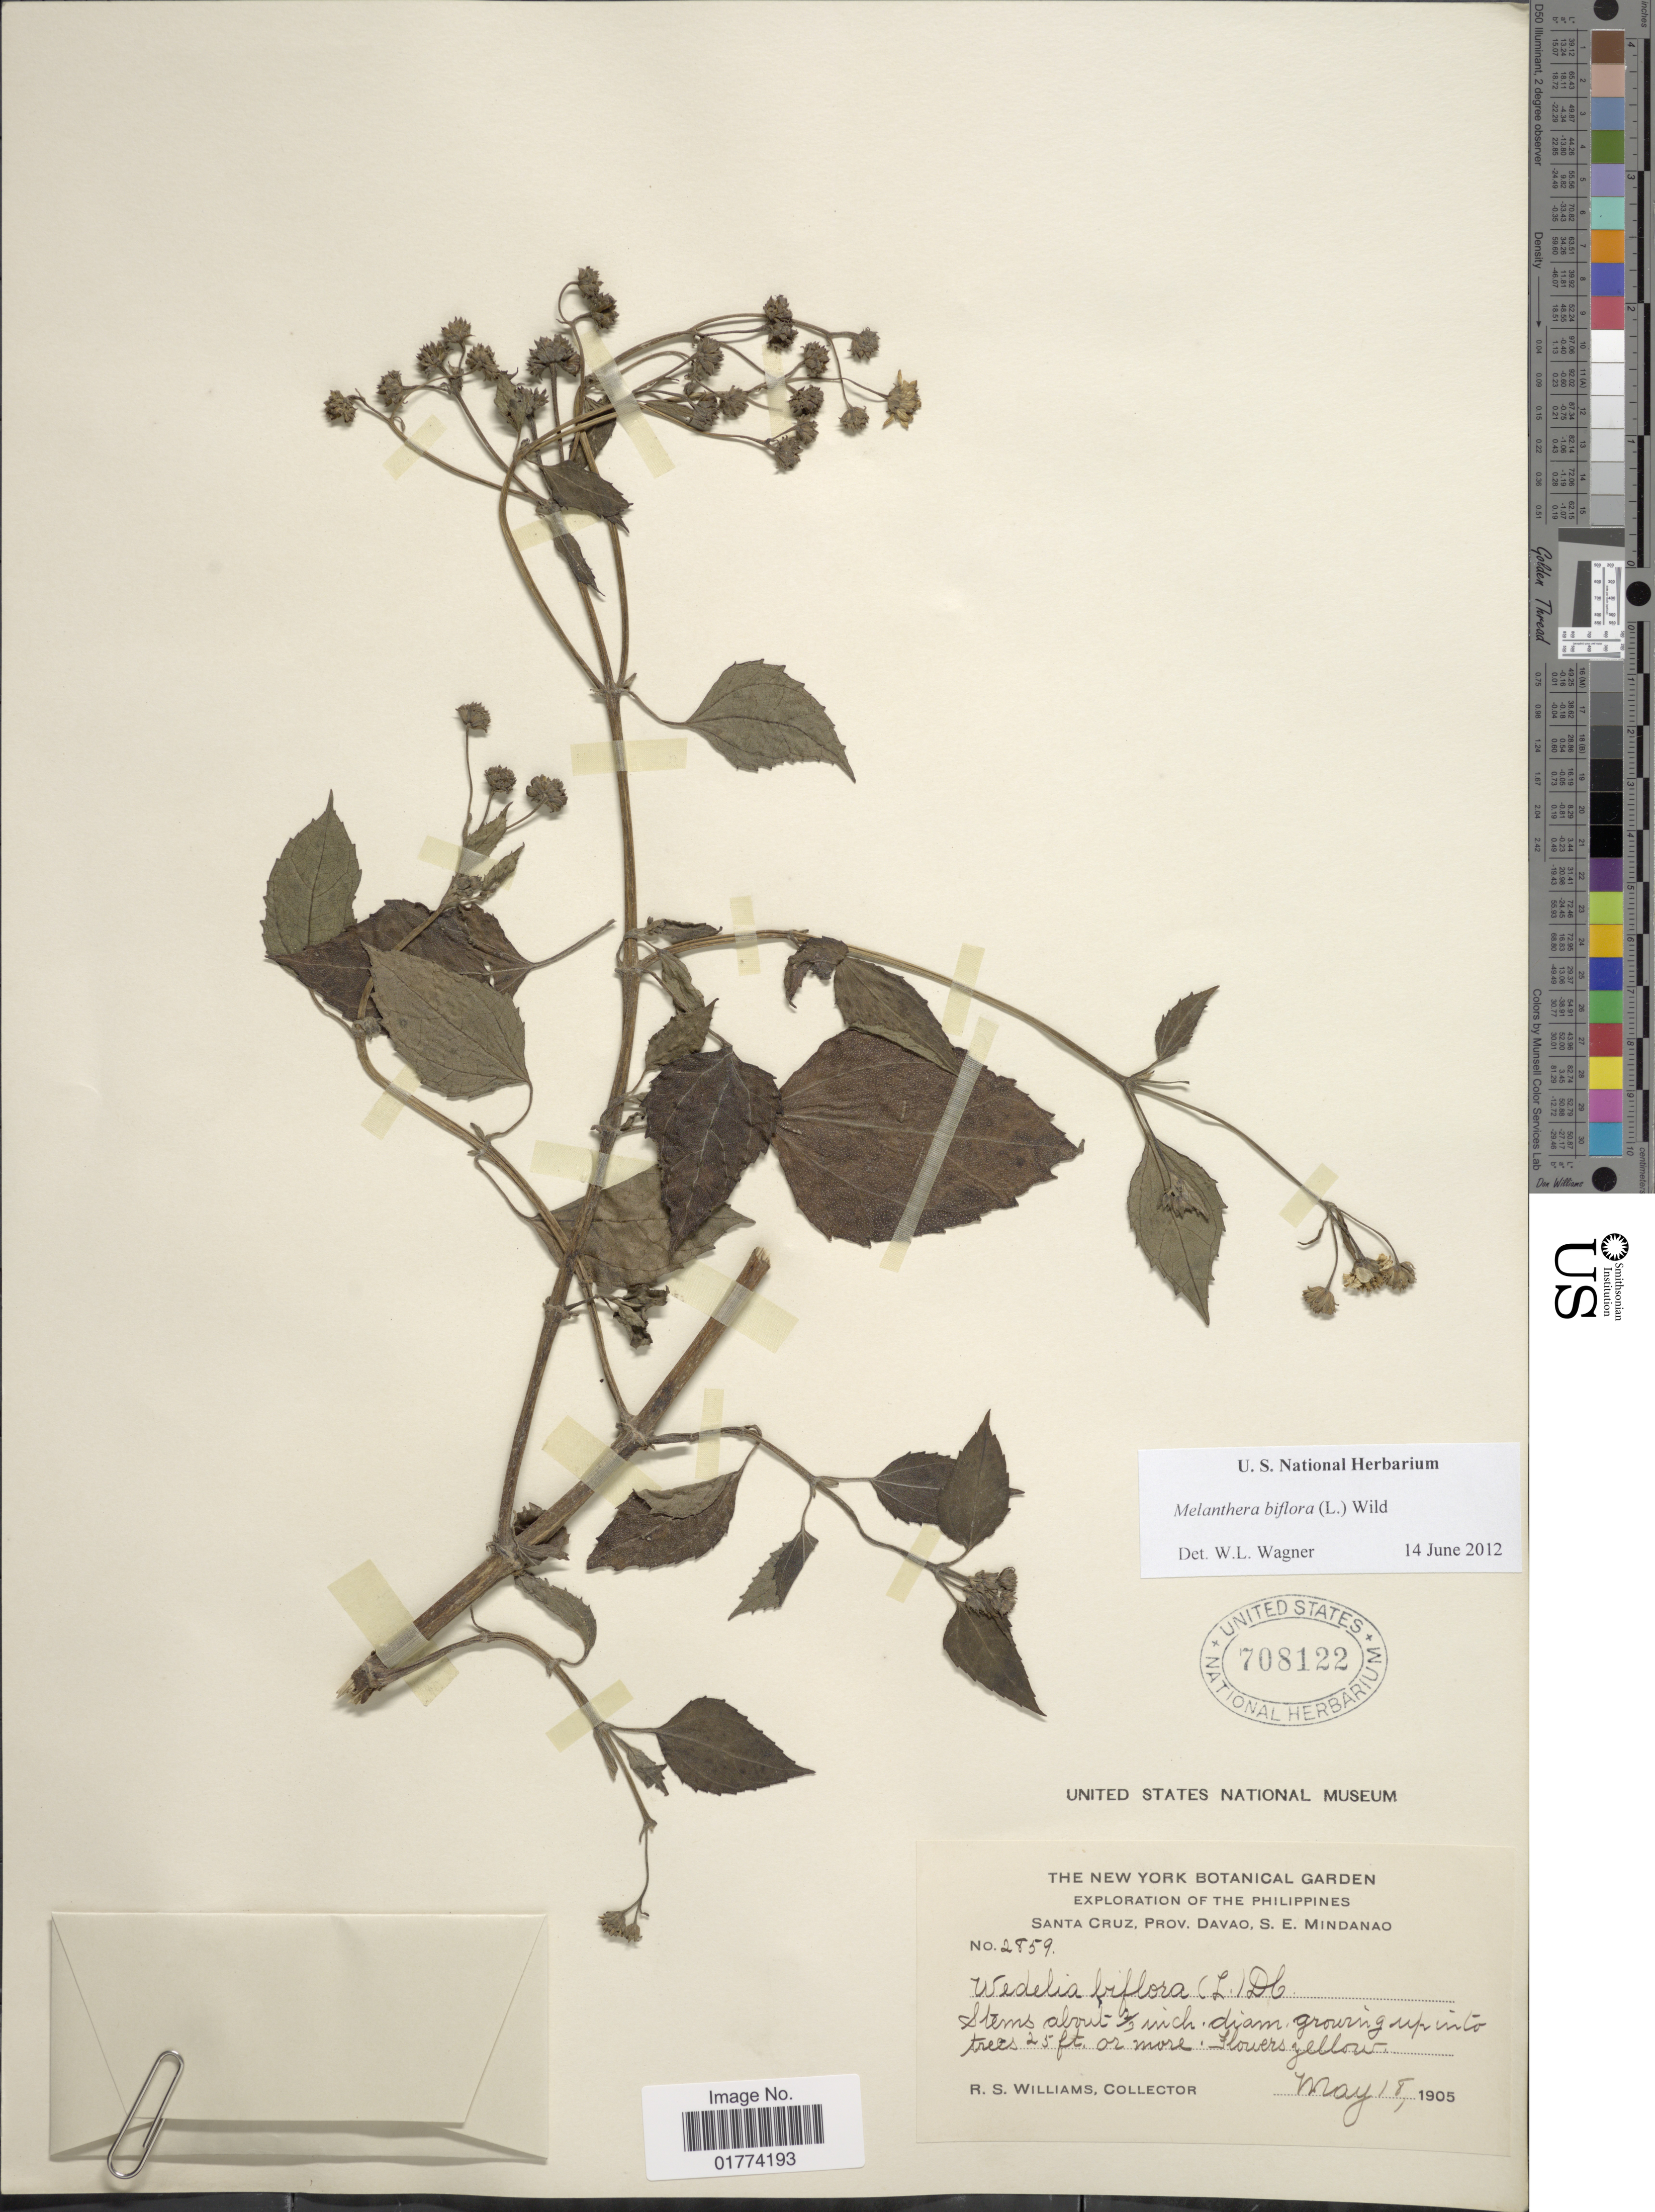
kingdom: Plantae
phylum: Tracheophyta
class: Magnoliopsida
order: Asterales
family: Asteraceae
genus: Wollastonia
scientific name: Wollastonia biflora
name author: (L.) DC.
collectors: R. S. Williams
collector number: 2859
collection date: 1905-05-18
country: Philippines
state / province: Davao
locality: Santa Cruz, Peov. Davao, S. E. Mindanao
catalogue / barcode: US 708122